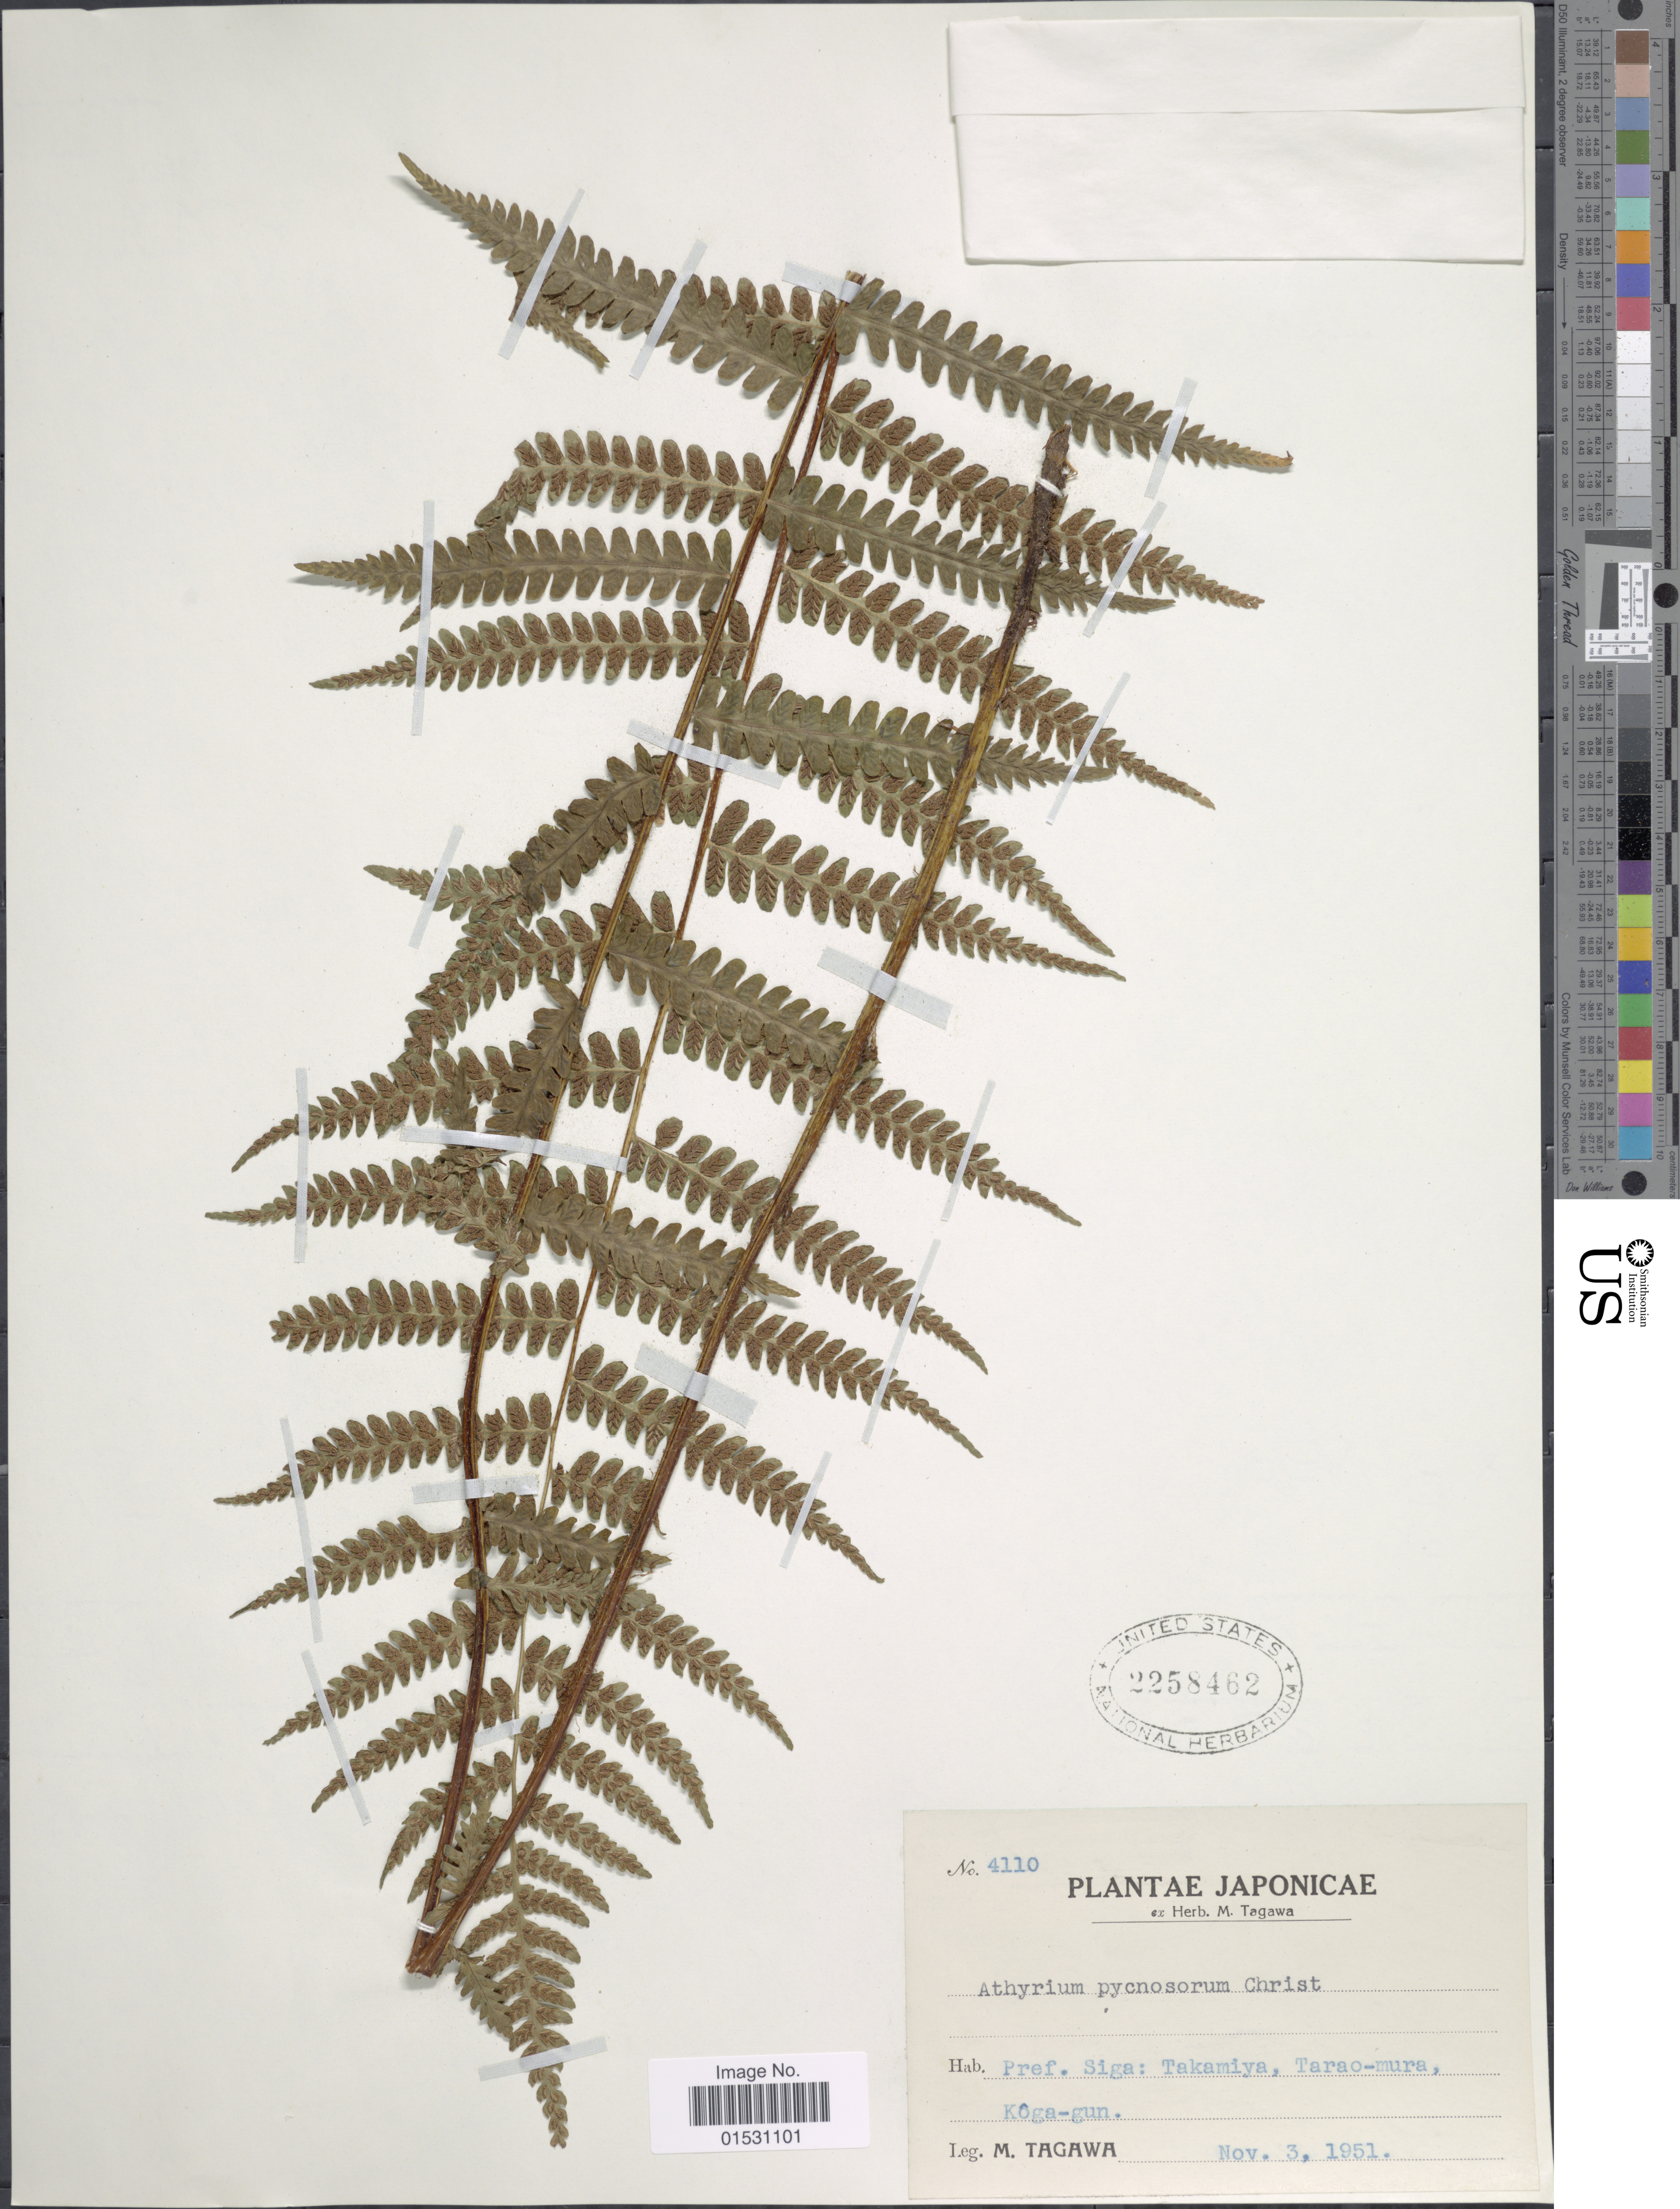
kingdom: Plantae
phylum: Tracheophyta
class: Polypodiopsida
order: Polypodiales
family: Athyriaceae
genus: Athyrium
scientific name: Athyrium pycnosorum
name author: Christ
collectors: M. Tagawa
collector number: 4110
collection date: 1951-11-03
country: Japan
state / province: Siga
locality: Pref. Siga: Takamiya, Tarao-mura, Koga-gun.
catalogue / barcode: US 2258462